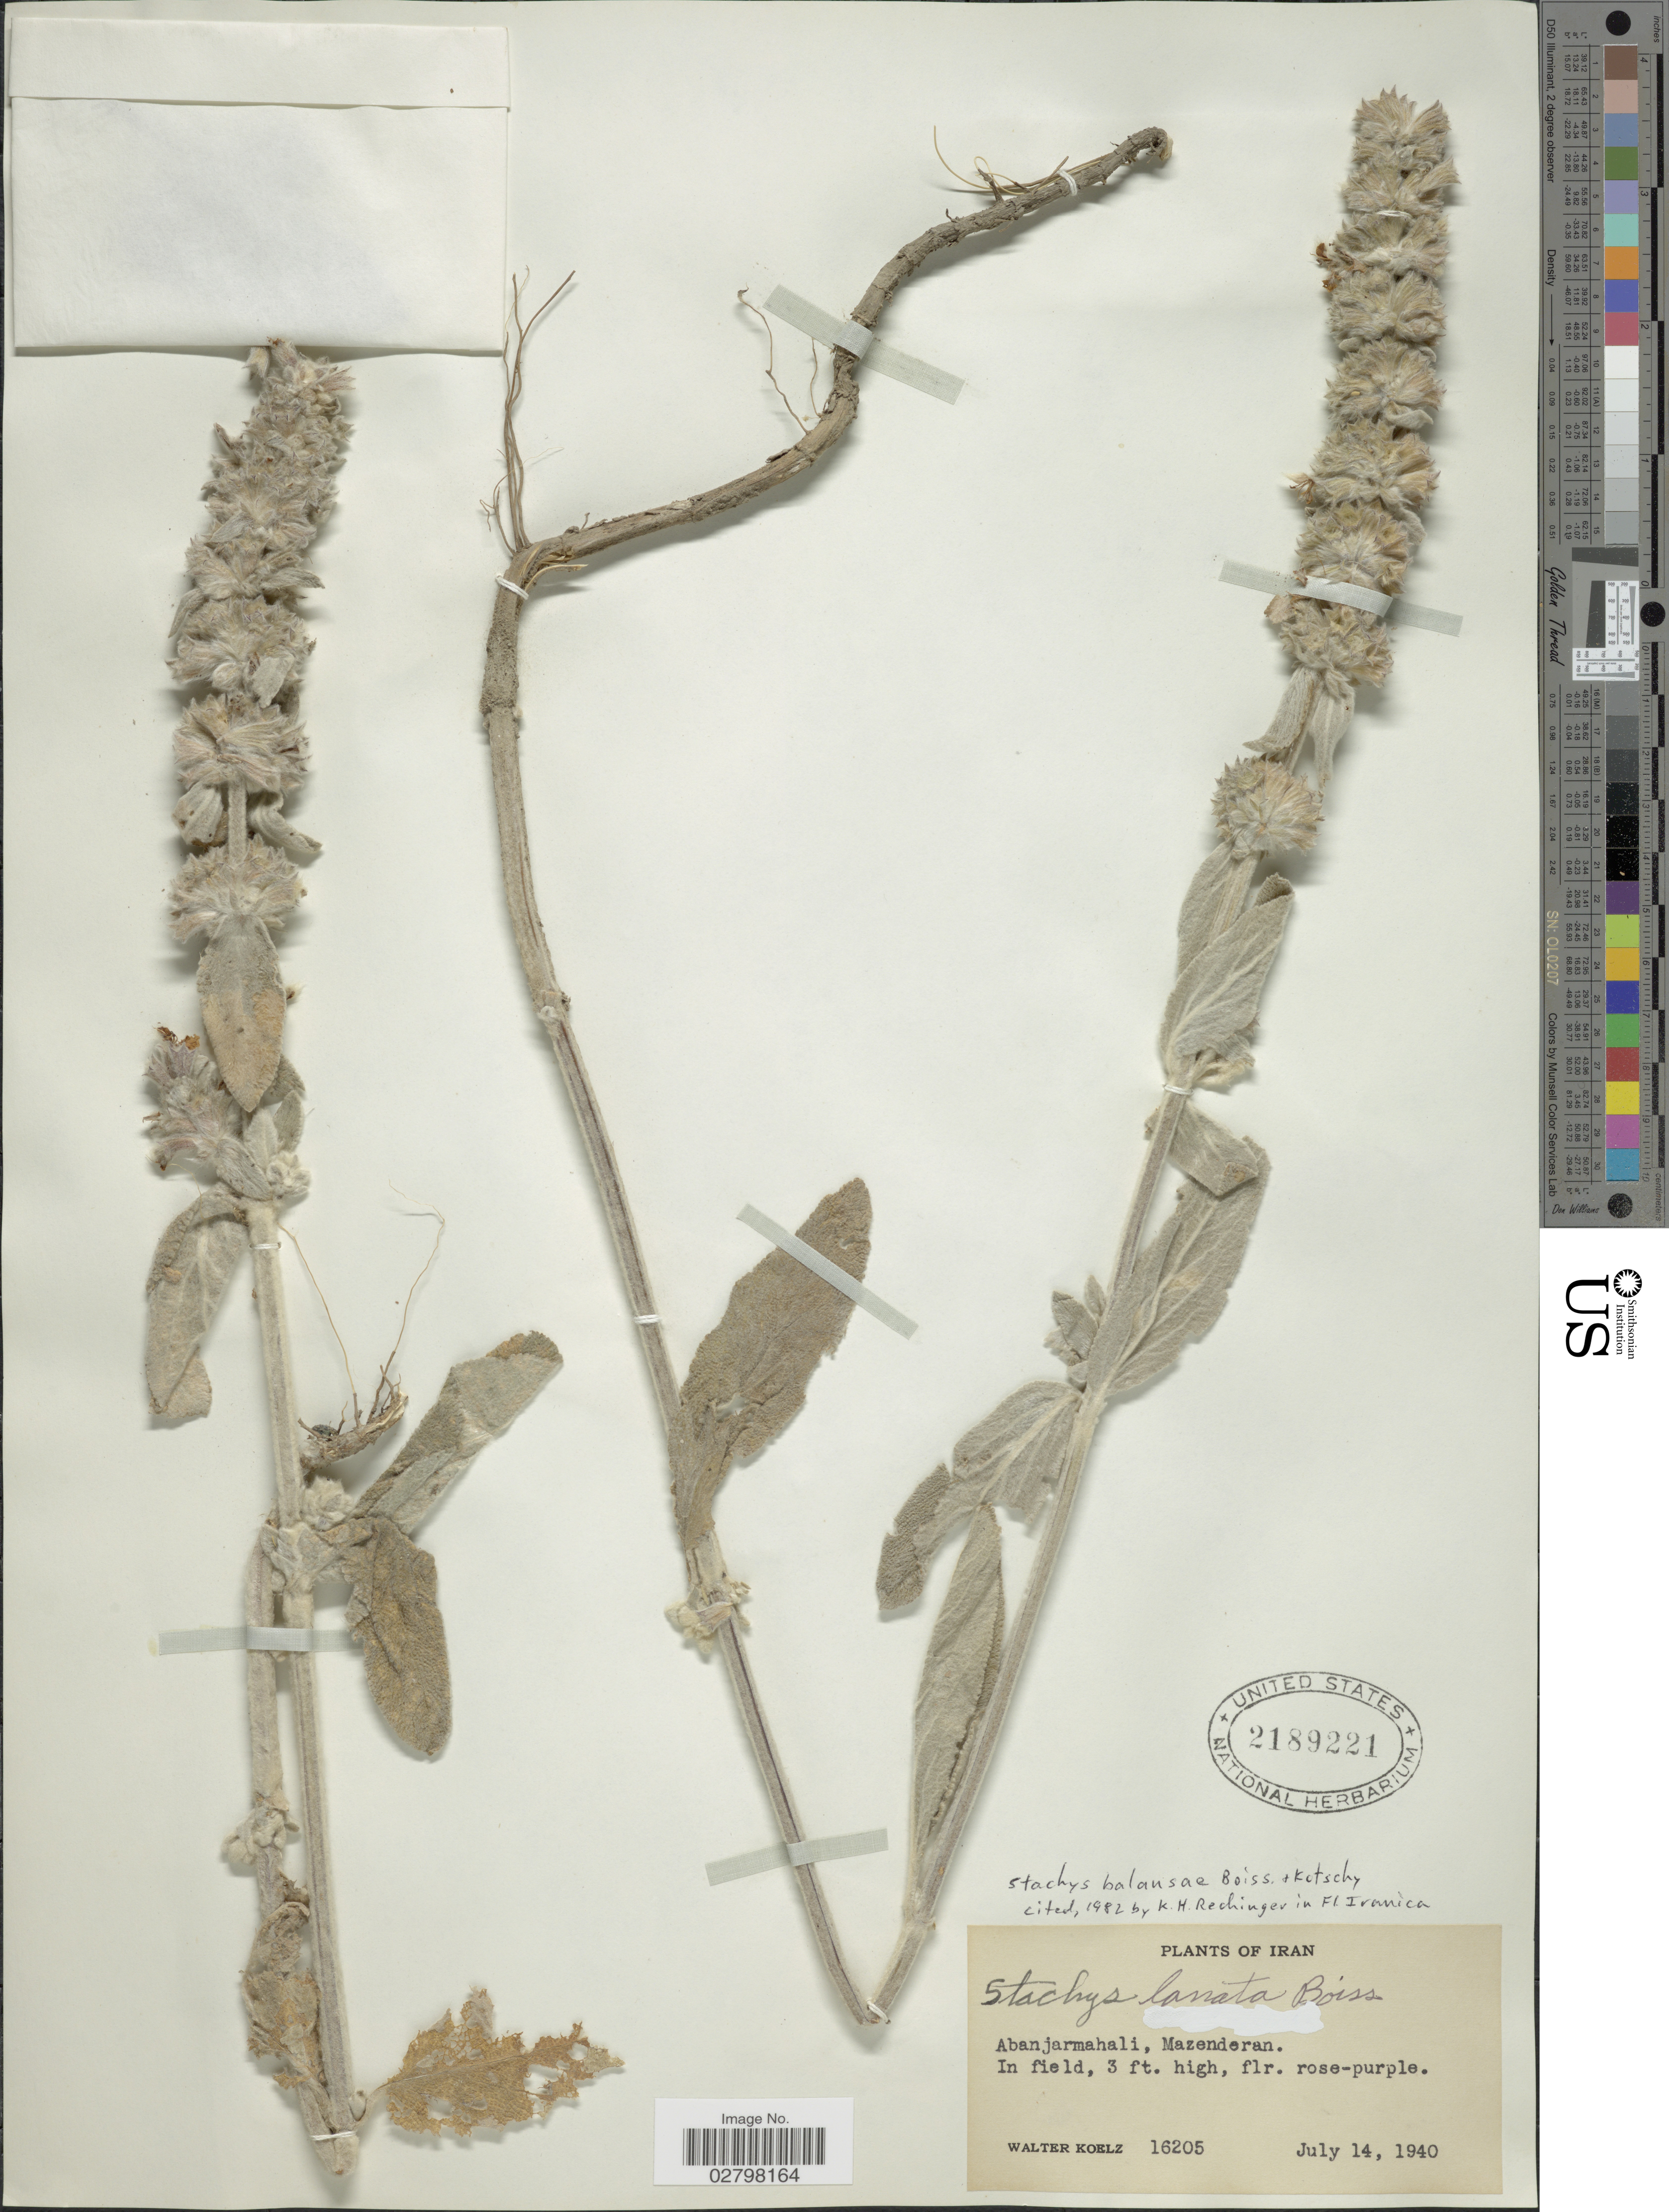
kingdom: Plantae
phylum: Tracheophyta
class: Magnoliopsida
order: Lamiales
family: Lamiaceae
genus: Stachys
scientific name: Stachys balansae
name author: Boiss. & Kotschy in Boiss.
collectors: W. N. Koelz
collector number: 16205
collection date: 1940-07-15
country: Iran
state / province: Mazandaran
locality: Abanjarmahali, Mazenderan.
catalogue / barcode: US 2189221